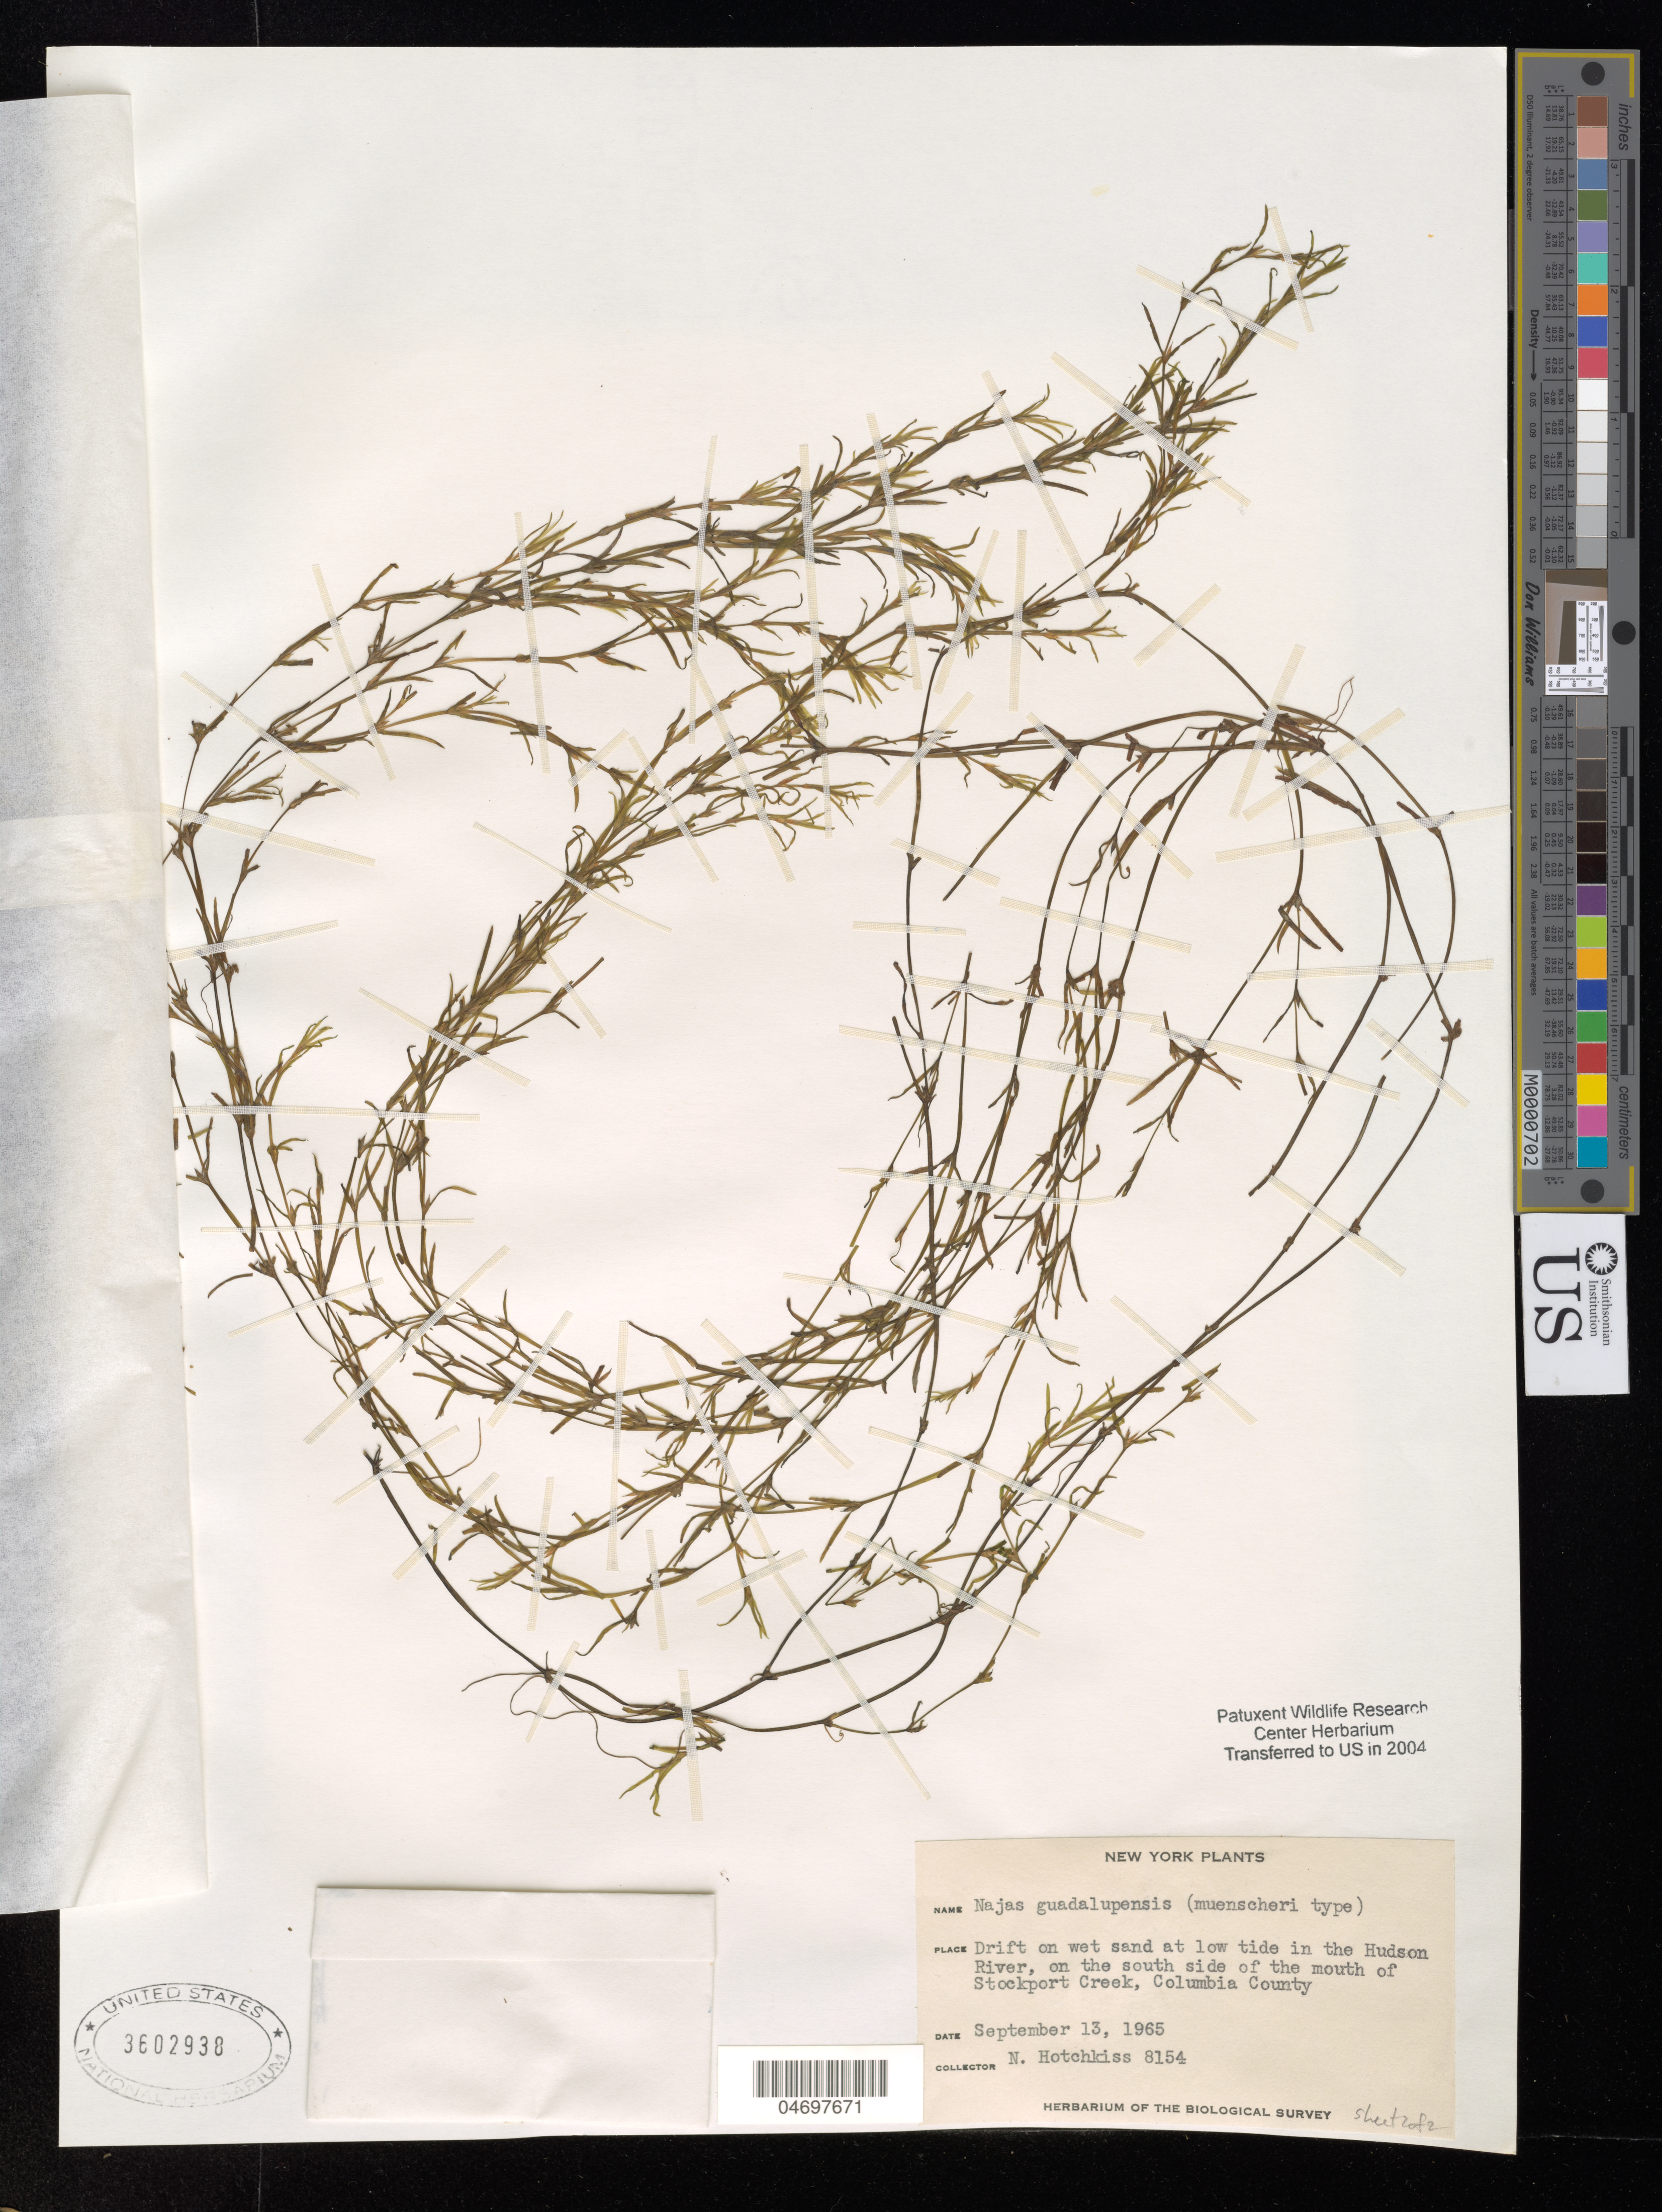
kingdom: Plantae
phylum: Tracheophyta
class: Liliopsida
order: Alismatales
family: Hydrocharitaceae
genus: Najas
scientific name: Najas guadalupensis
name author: (Spreng.) Magnus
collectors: N. Hotchkiss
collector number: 8154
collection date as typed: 13 Sep 1965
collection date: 1965-09-13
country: United States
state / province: New York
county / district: Columbia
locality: Hudson River, S side of the mouth of Stockport Creek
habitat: Drift on wet sand at low tide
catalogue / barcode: US 3602938